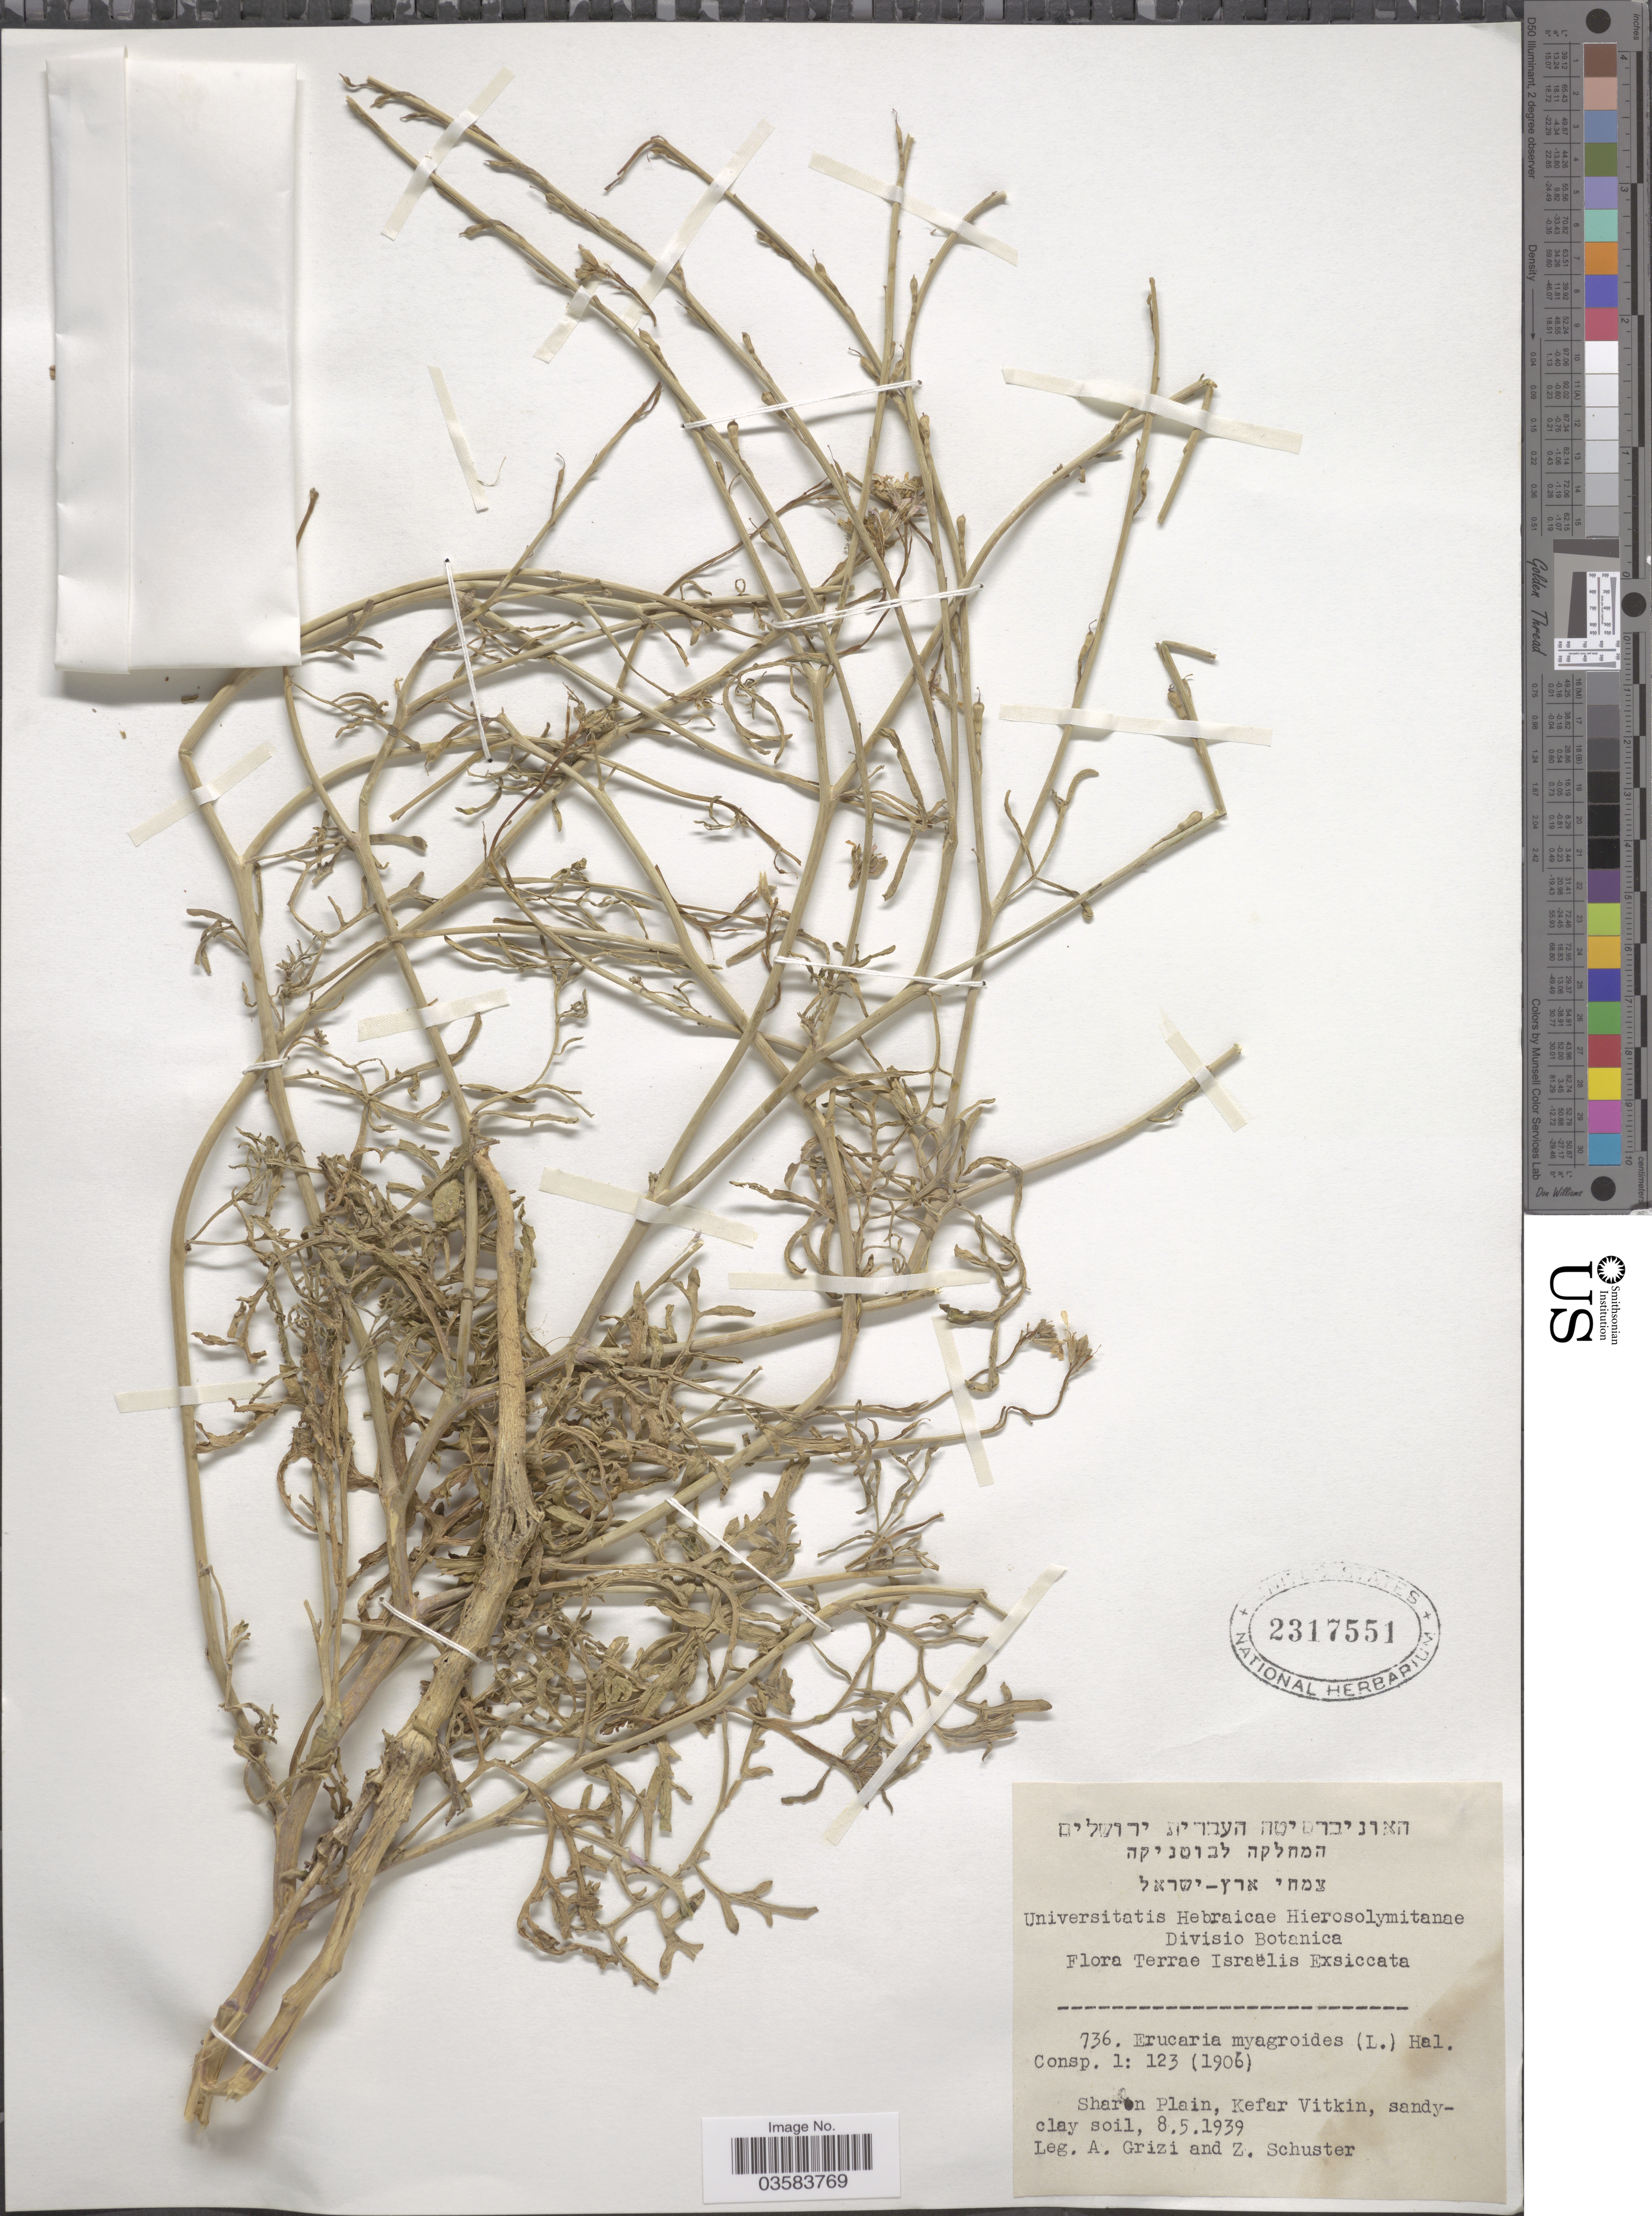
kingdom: Plantae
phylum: Tracheophyta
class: Magnoliopsida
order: Brassicales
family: Brassicaceae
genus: Erucaria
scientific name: Erucaria hispanica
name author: Druce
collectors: A. Grizi & Z. Schuster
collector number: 736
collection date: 1939-05-08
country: Israel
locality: Terrae Israëlis. Sharon Plain, Kefar Vitkin, sandyclay soil.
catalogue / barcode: US 2317551